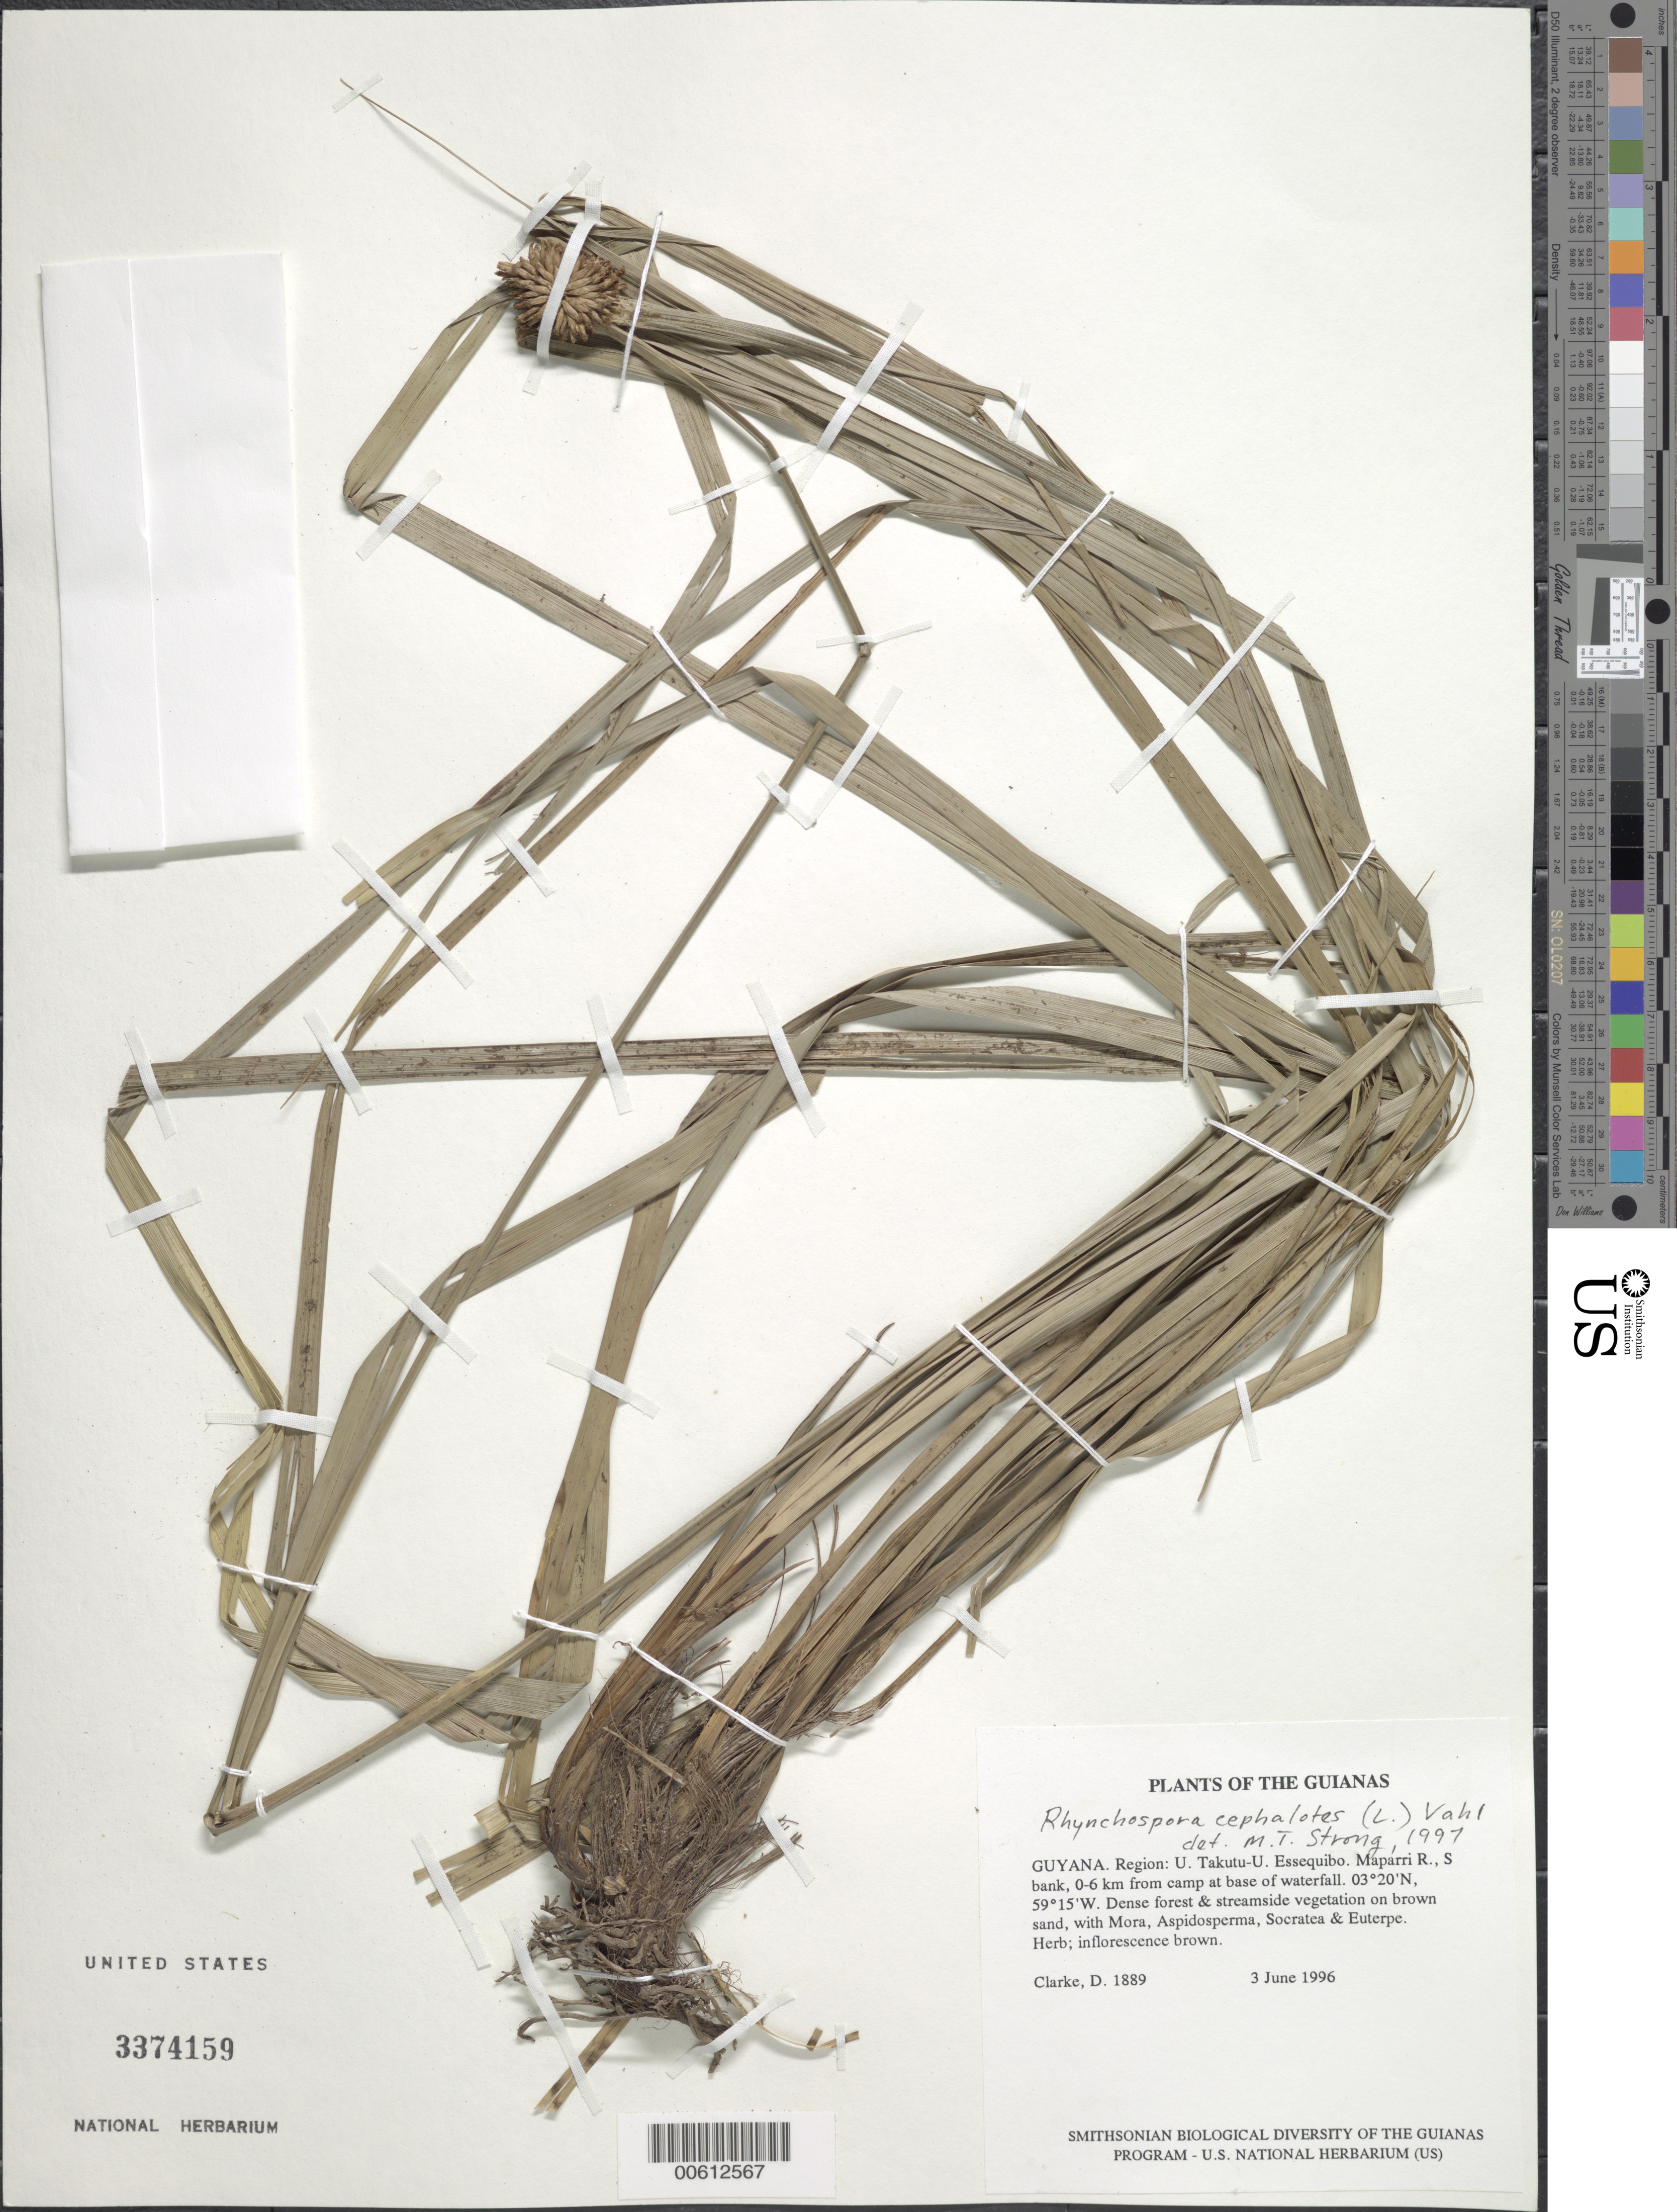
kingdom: Plantae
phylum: Tracheophyta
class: Liliopsida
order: Poales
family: Cyperaceae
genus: Rhynchospora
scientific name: Rhynchospora cephalotes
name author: (L.) Vahl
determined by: Strong, M. T., (US), Smithsonian Institution - National Museum of Natural History (UNITED STATES)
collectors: H. D. Clarke & T. McPherson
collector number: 1889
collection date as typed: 3 June 1996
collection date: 1996-06-03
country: Guyana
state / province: U. Takutu-U. Essequibo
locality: Maparri R., S bank, 0-6 km from camp at base of waterfall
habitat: Dense forest & streamside vegetation on brown sand, with Mora, Aspidosperma, Socratea & Euterpe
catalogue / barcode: US 3374159